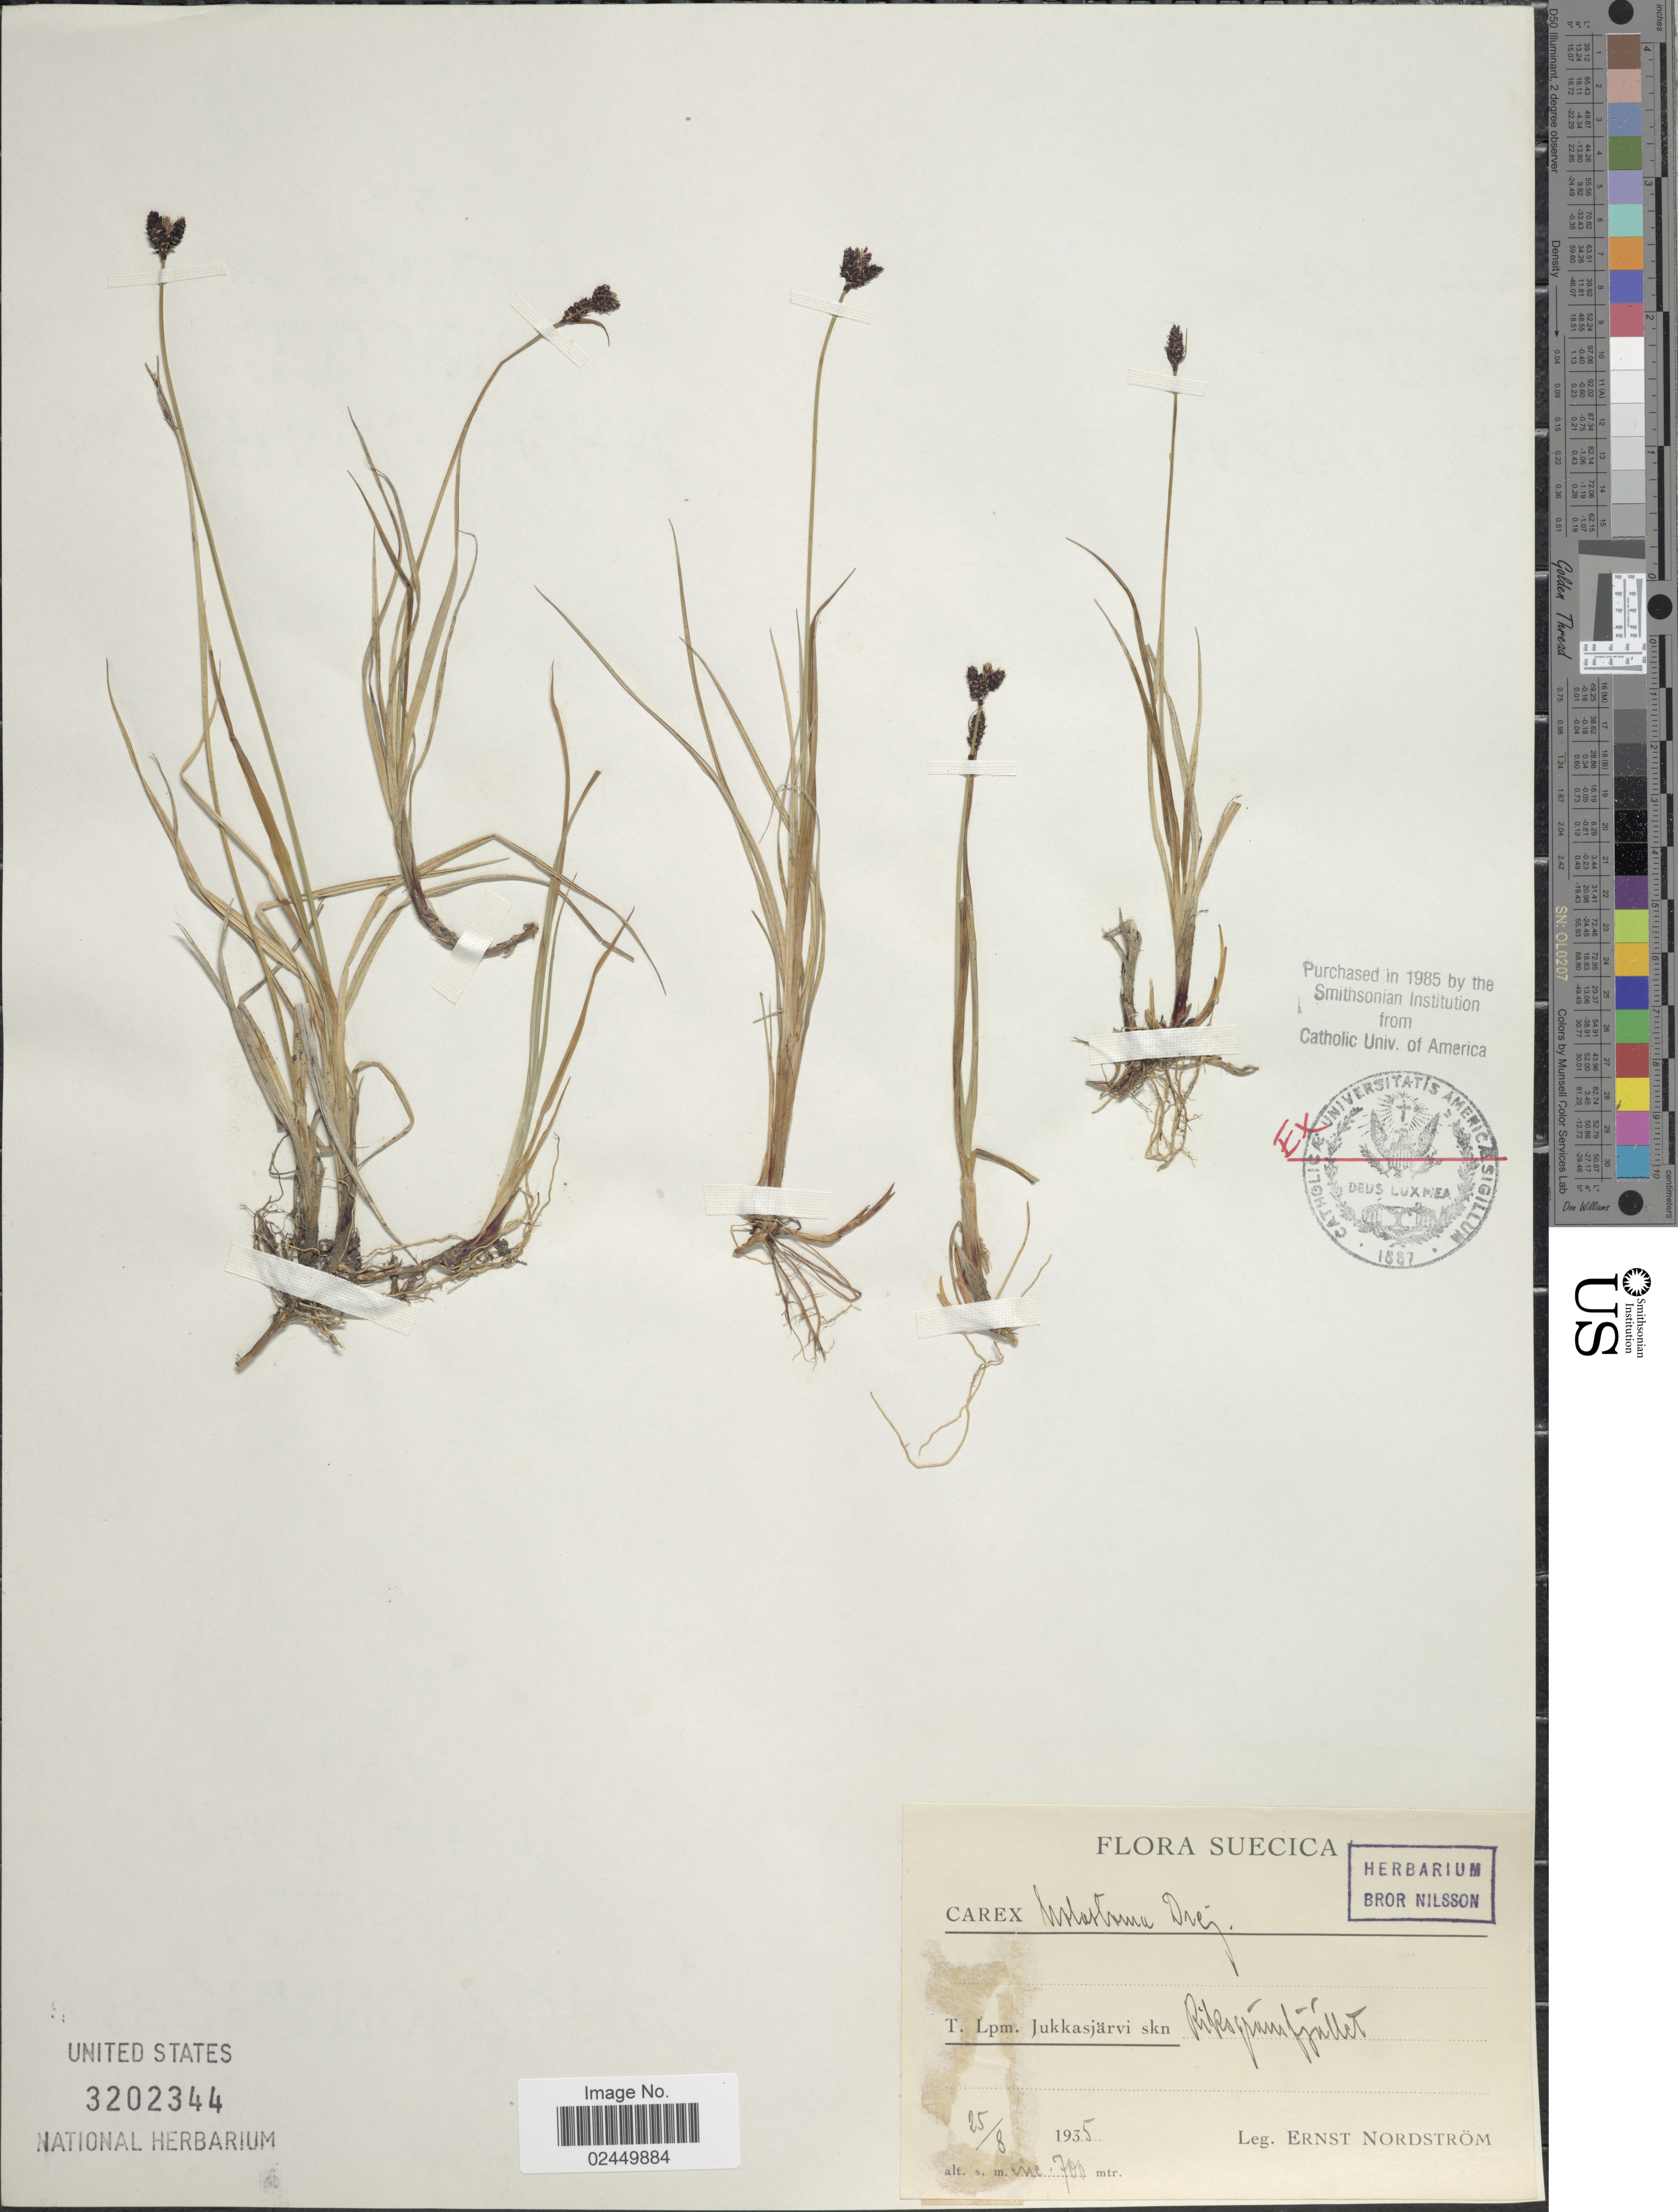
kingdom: Plantae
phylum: Tracheophyta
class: Liliopsida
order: Poales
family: Cyperaceae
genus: Carex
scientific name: Carex holostoma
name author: Drejer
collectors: E. Nordström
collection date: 1935-08-25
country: Sweden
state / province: Norrbotten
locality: Suecica. T. Lpm. Jukkasjarvi skn [illegible text]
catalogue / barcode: US 3202344